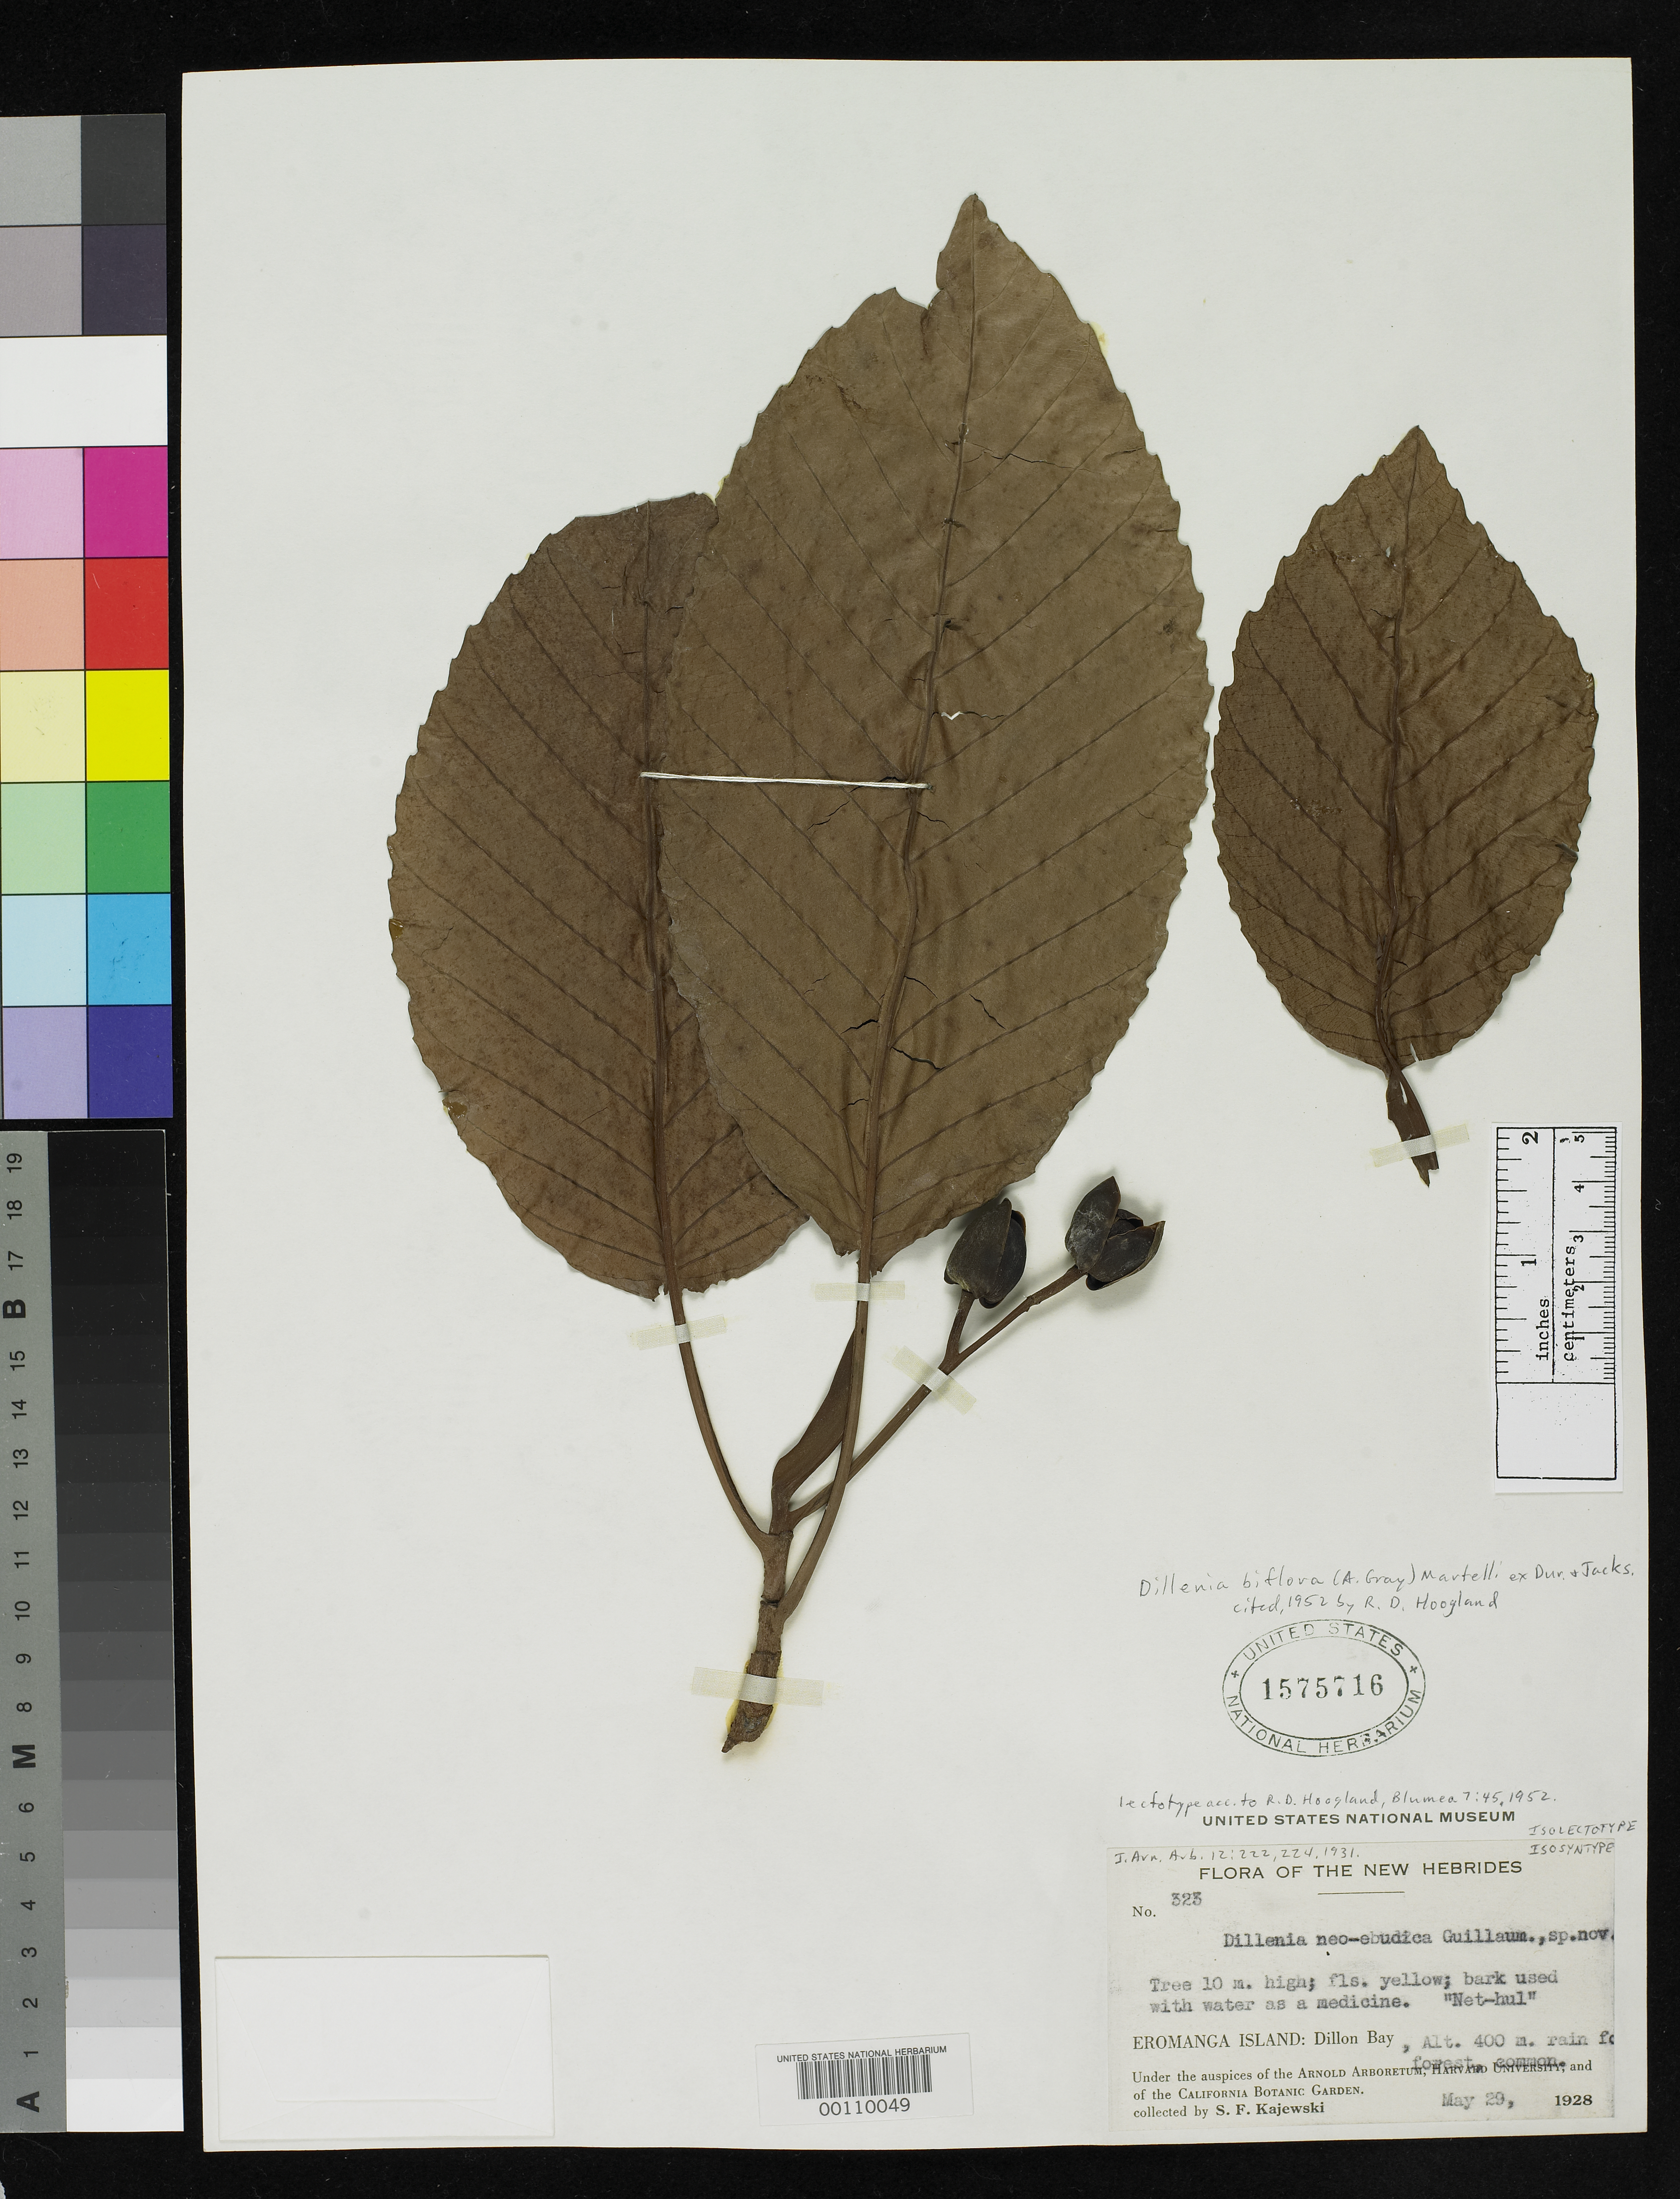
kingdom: Plantae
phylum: Tracheophyta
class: Magnoliopsida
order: Dilleniales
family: Dilleniaceae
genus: Dillenia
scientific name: Dillenia neo-ebudica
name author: Guillaumin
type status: Isolectotype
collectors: S. Kajewski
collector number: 323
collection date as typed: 29 May 1928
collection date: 1928-05-29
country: Vanuatu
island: Erromango [Eromanga]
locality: Dillan Bay.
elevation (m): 400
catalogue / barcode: US 1575716